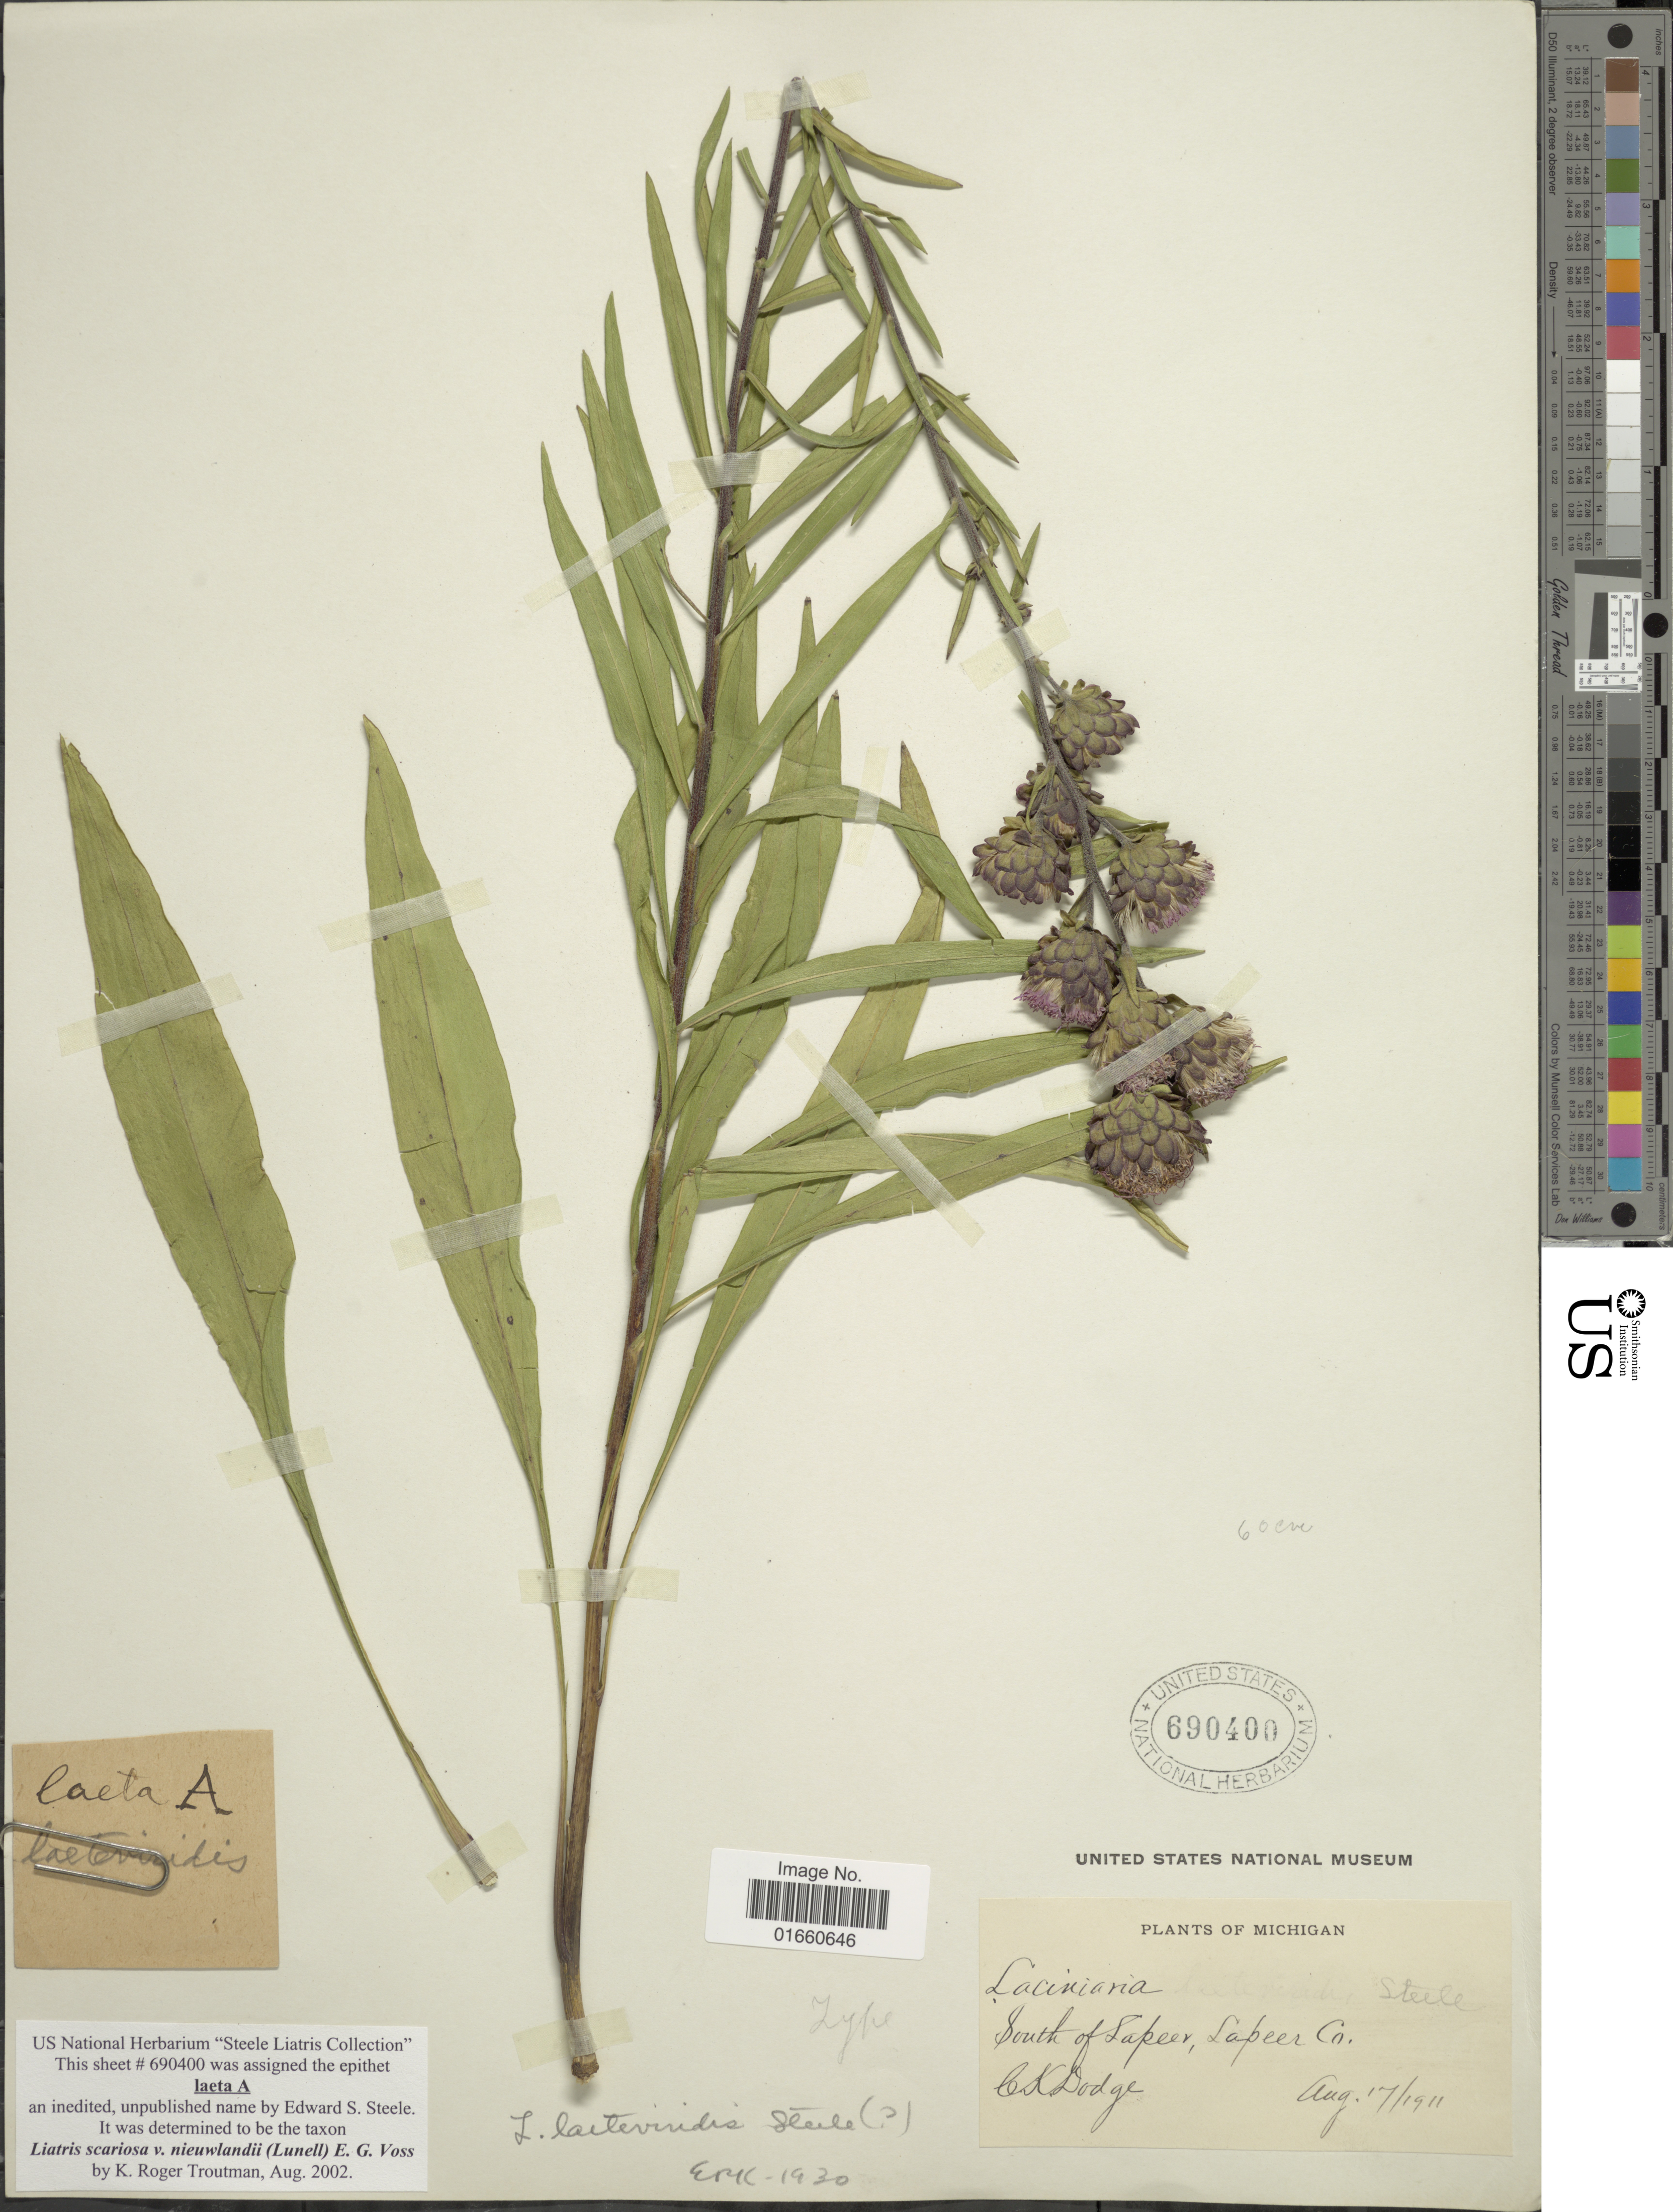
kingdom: Plantae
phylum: Tracheophyta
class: Magnoliopsida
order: Asterales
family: Asteraceae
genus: Liatris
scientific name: Liatris scariosa var. nieuwlandii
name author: (Lunell) E.G. Voss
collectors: C. Dodge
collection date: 1911-08-17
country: United States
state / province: Michigan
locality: South of Lapeer, Lapeer Co.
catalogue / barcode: US 690400